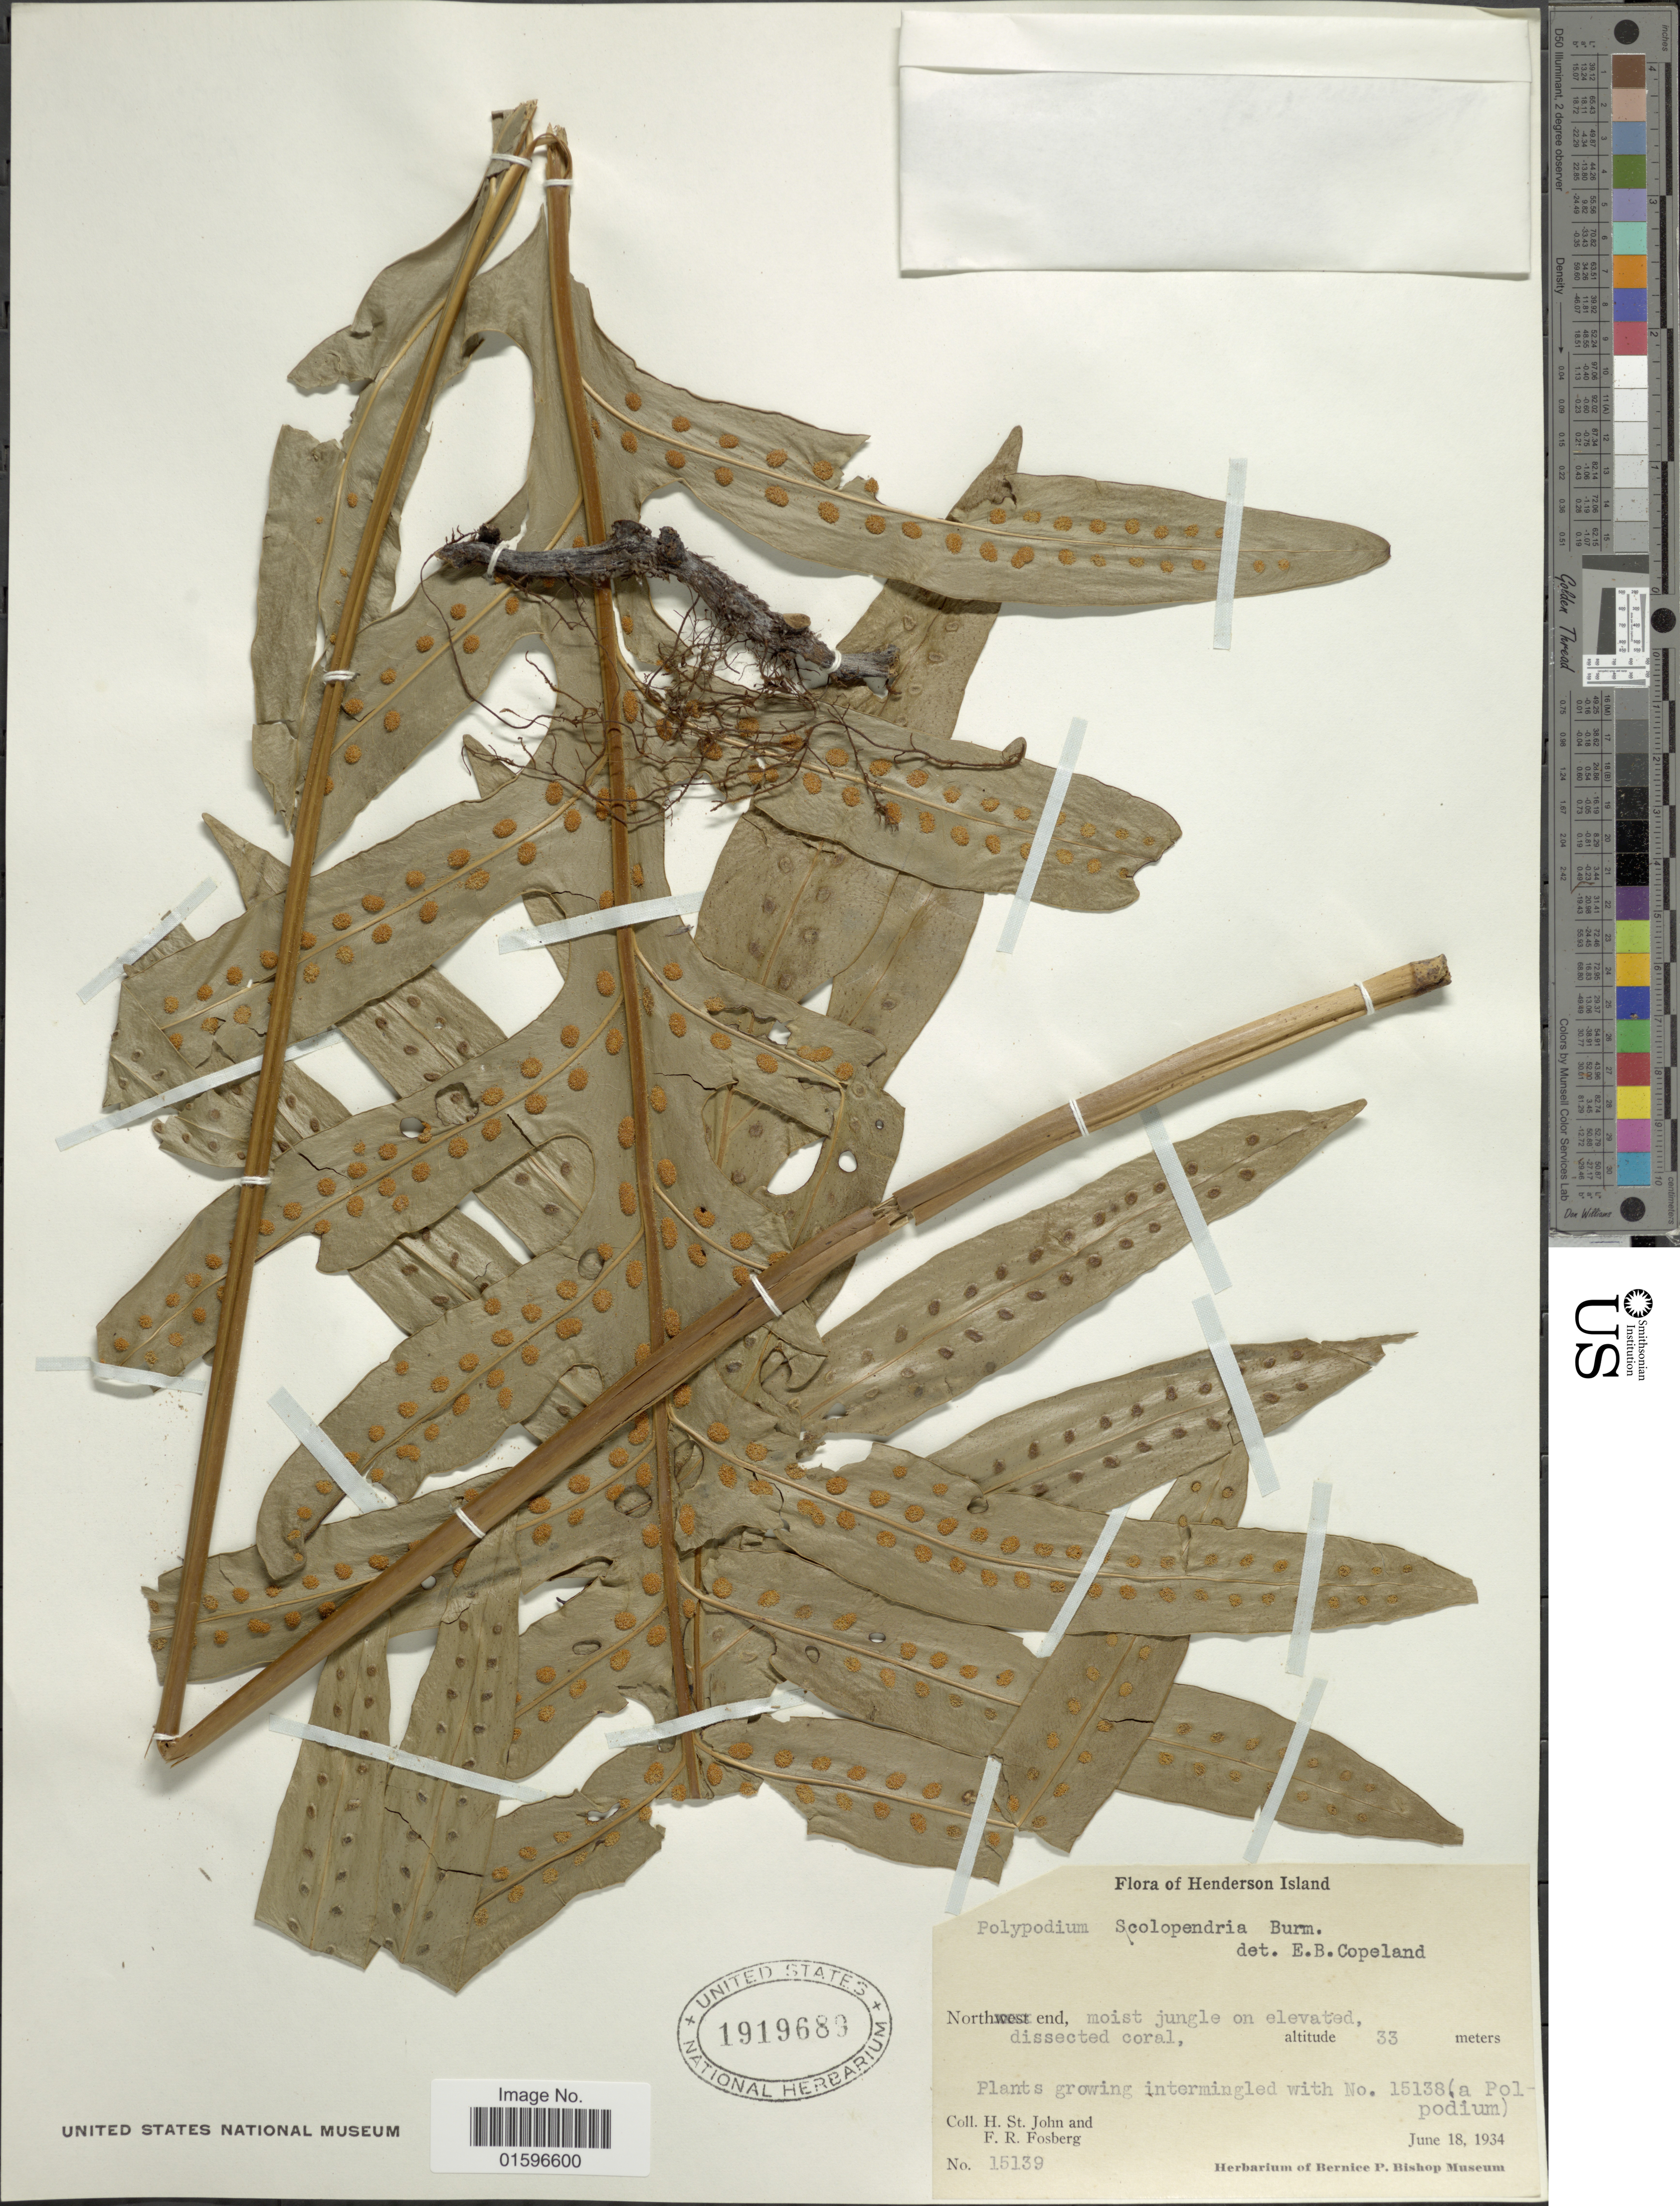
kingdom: Plantae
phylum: Tracheophyta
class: Polypodiopsida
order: Polypodiales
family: Polypodiaceae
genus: Polypodium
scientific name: Polypodium scolopendria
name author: Burm. f.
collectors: H. St. John & F. R. Fosberg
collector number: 15139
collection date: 1934-06-18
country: Pitcairn Islands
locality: Henderson Island, North end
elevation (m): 33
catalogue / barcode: US 1919689